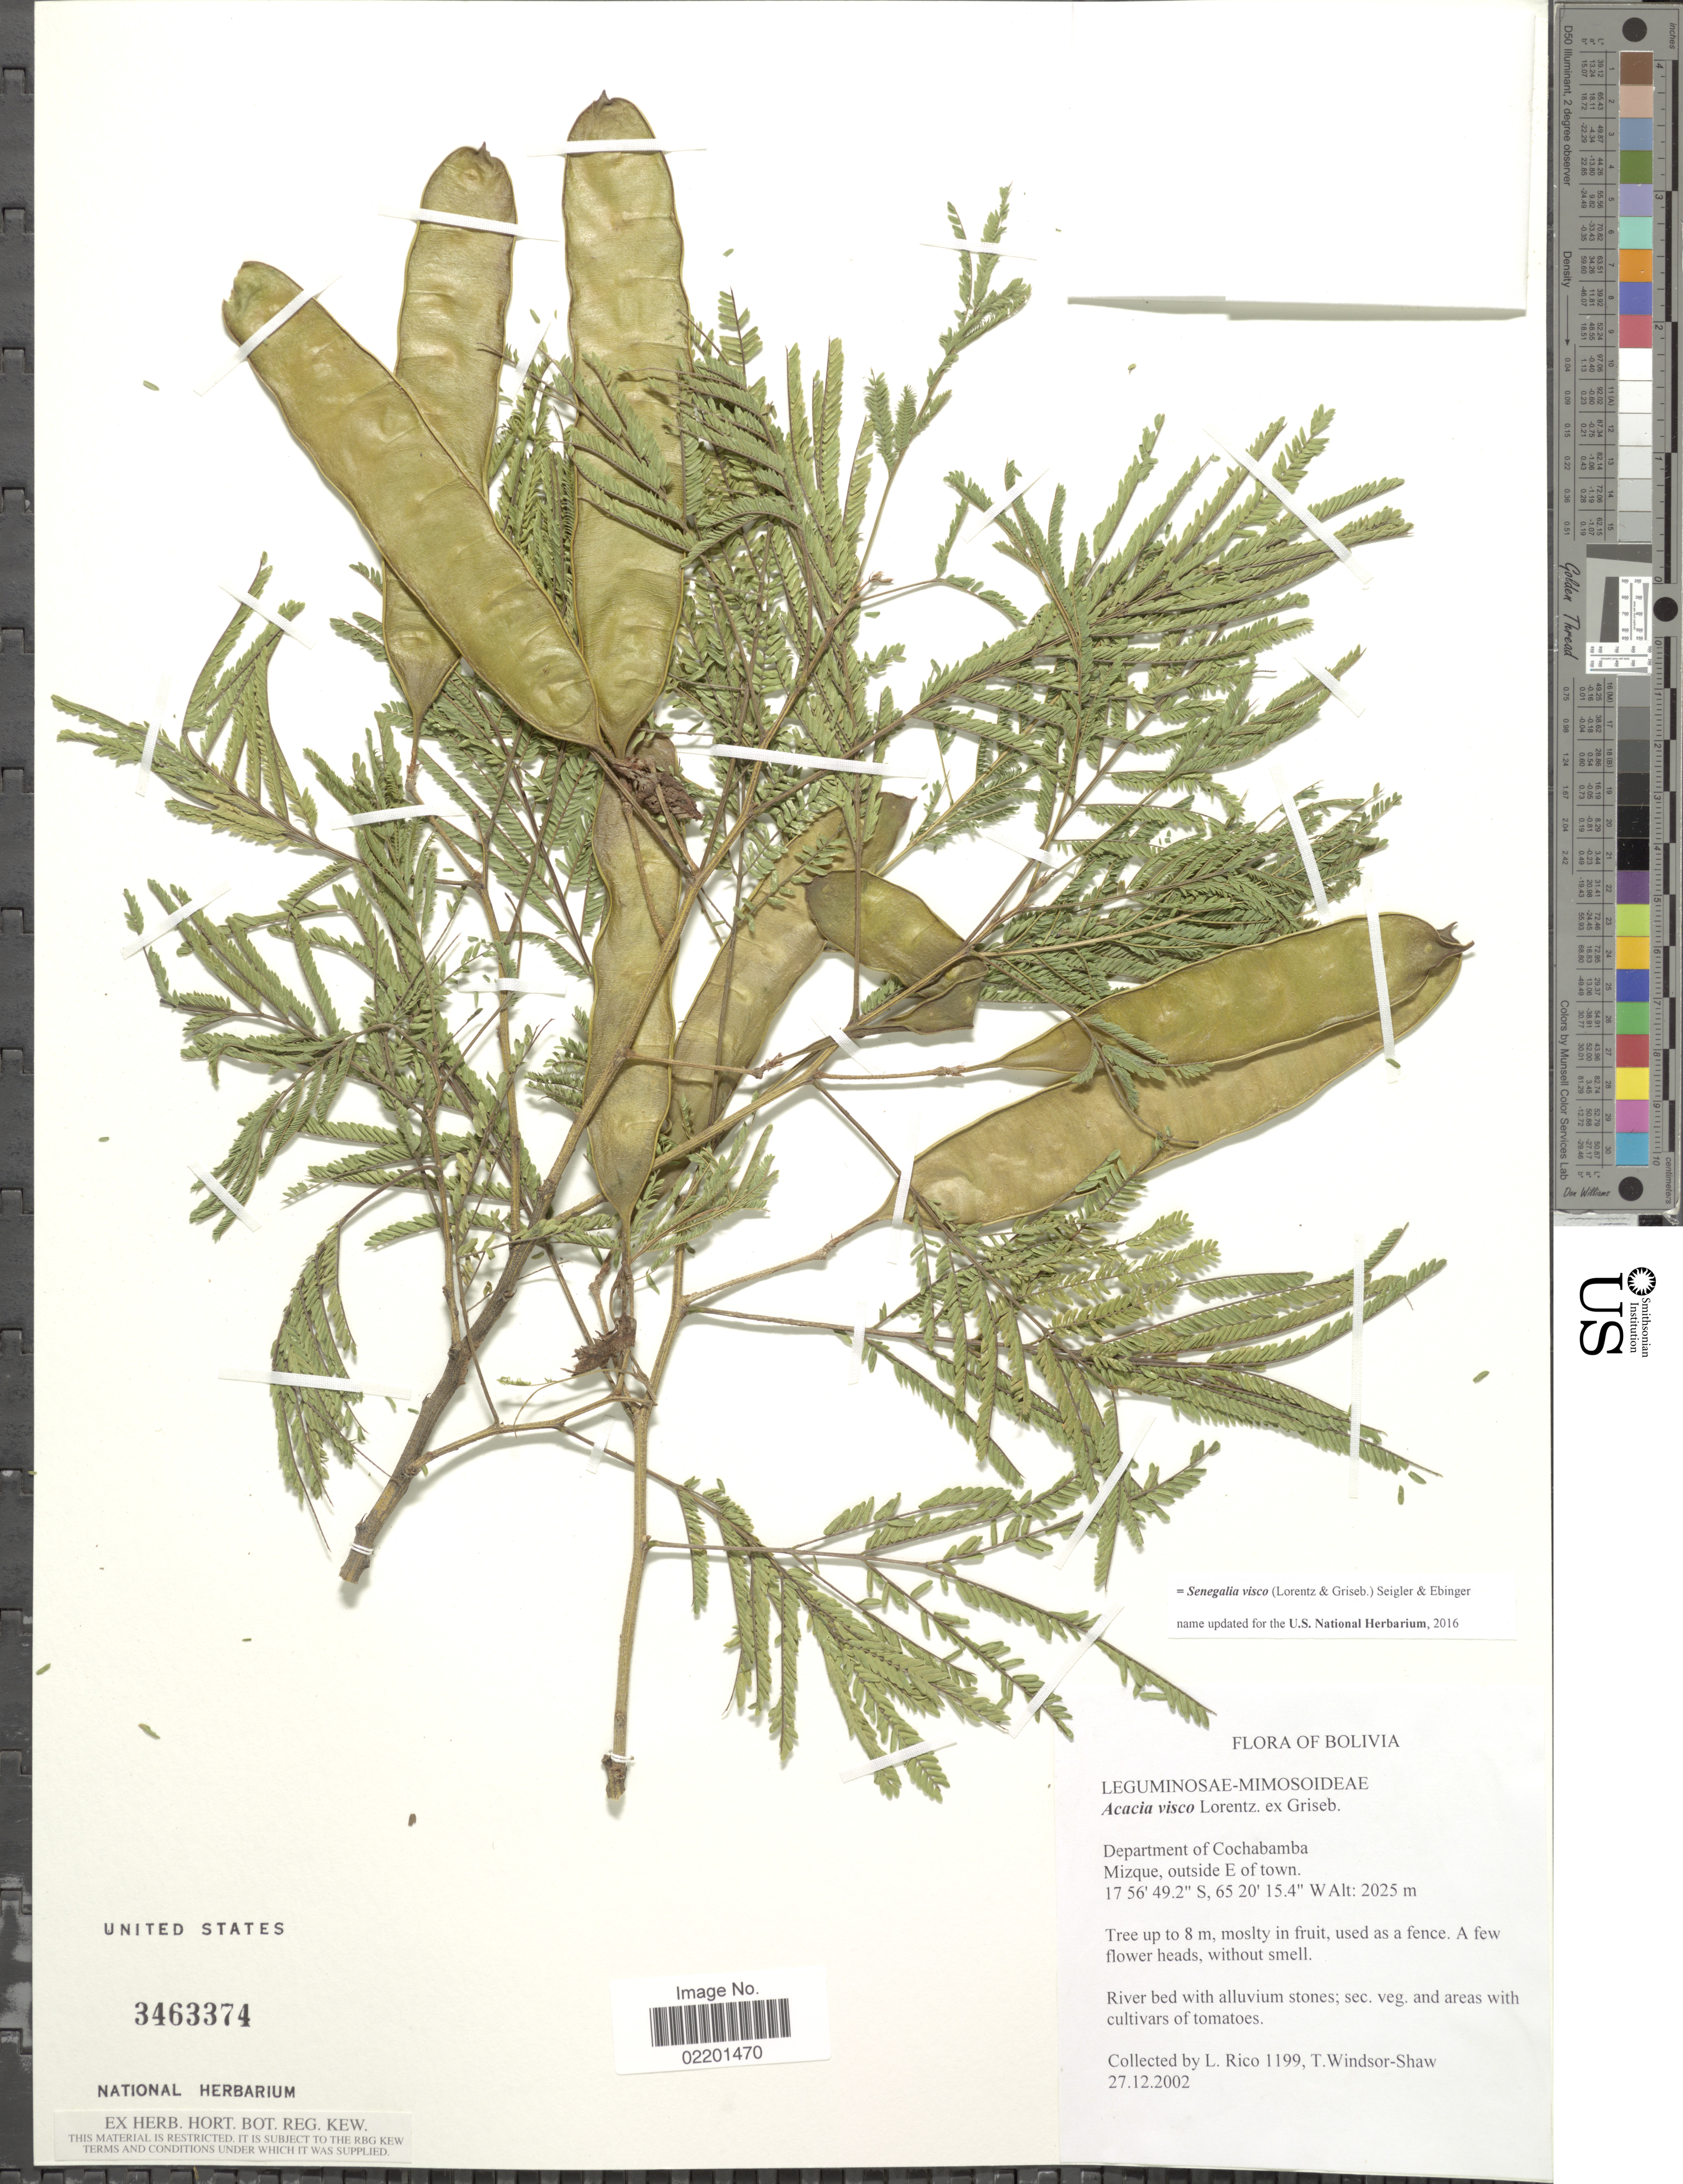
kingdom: Plantae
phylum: Tracheophyta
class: Magnoliopsida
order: Fabales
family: Fabaceae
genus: Parasenegalia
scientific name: Parasenegalia visco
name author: (Lorentz ex Griseb.) Seigler & Ebinger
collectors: L. Rico & T. Windsor-Shaw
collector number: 1199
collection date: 2002-12-27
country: Bolivia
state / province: Cochabamba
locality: Department of Cochabamba, Mizque, outside E of town.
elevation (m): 2025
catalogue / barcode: US 3463374